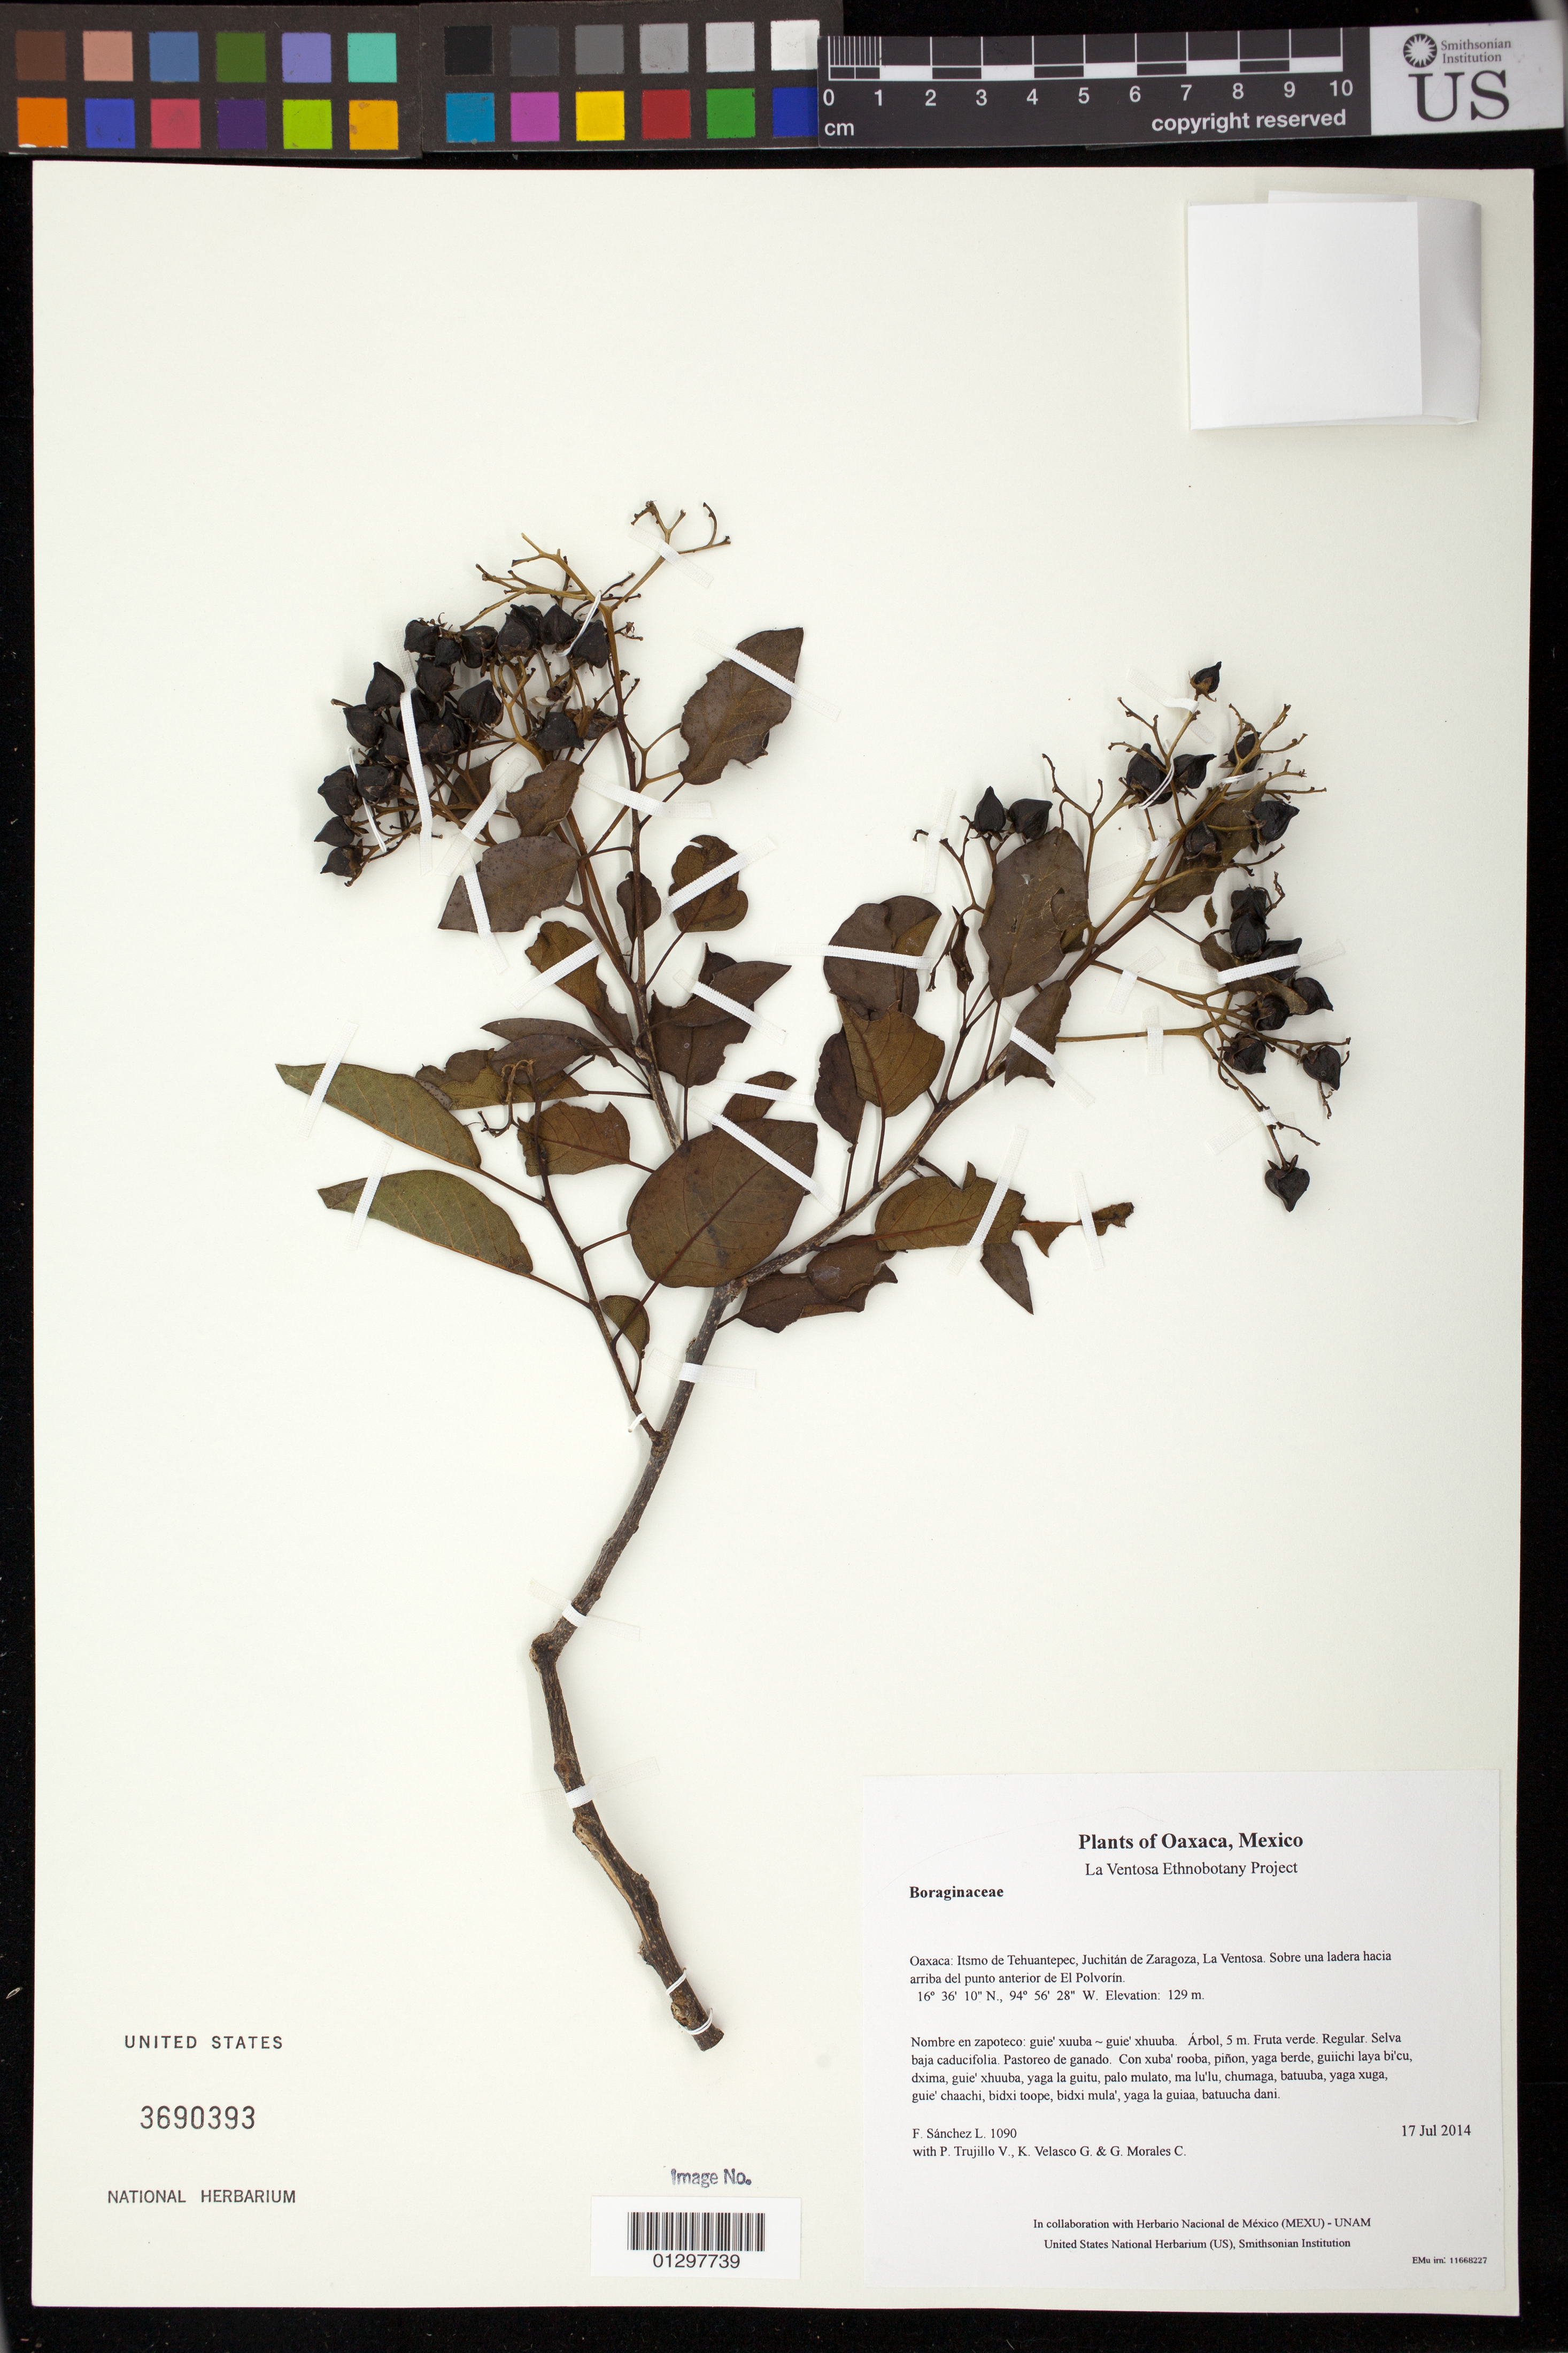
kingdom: Plantae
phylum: Tracheophyta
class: Magnoliopsida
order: Boraginales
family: Ehretiaceae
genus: Bourreria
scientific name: Bourreria purpusii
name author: Brandegee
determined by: Velasco G., Kenia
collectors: F. Sánchez L., P. Trujillo V., K. Velasco G. & G. Morales C.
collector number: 1090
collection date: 2014-07-17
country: Mexico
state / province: Oaxaca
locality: Itsmo de Tehuantepec, Juchitán de Zaragoza, La Ventosa. Sobre una ladera hacia arriba del punto anterior de El Polvorín.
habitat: Selva baja caducifolia. Pastoreo de ganado.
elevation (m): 129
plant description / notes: JEBOT, MEXU, US; Yaga. 5 m. Cuaananaxhi naga'. Nuu.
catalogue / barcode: US 3690393